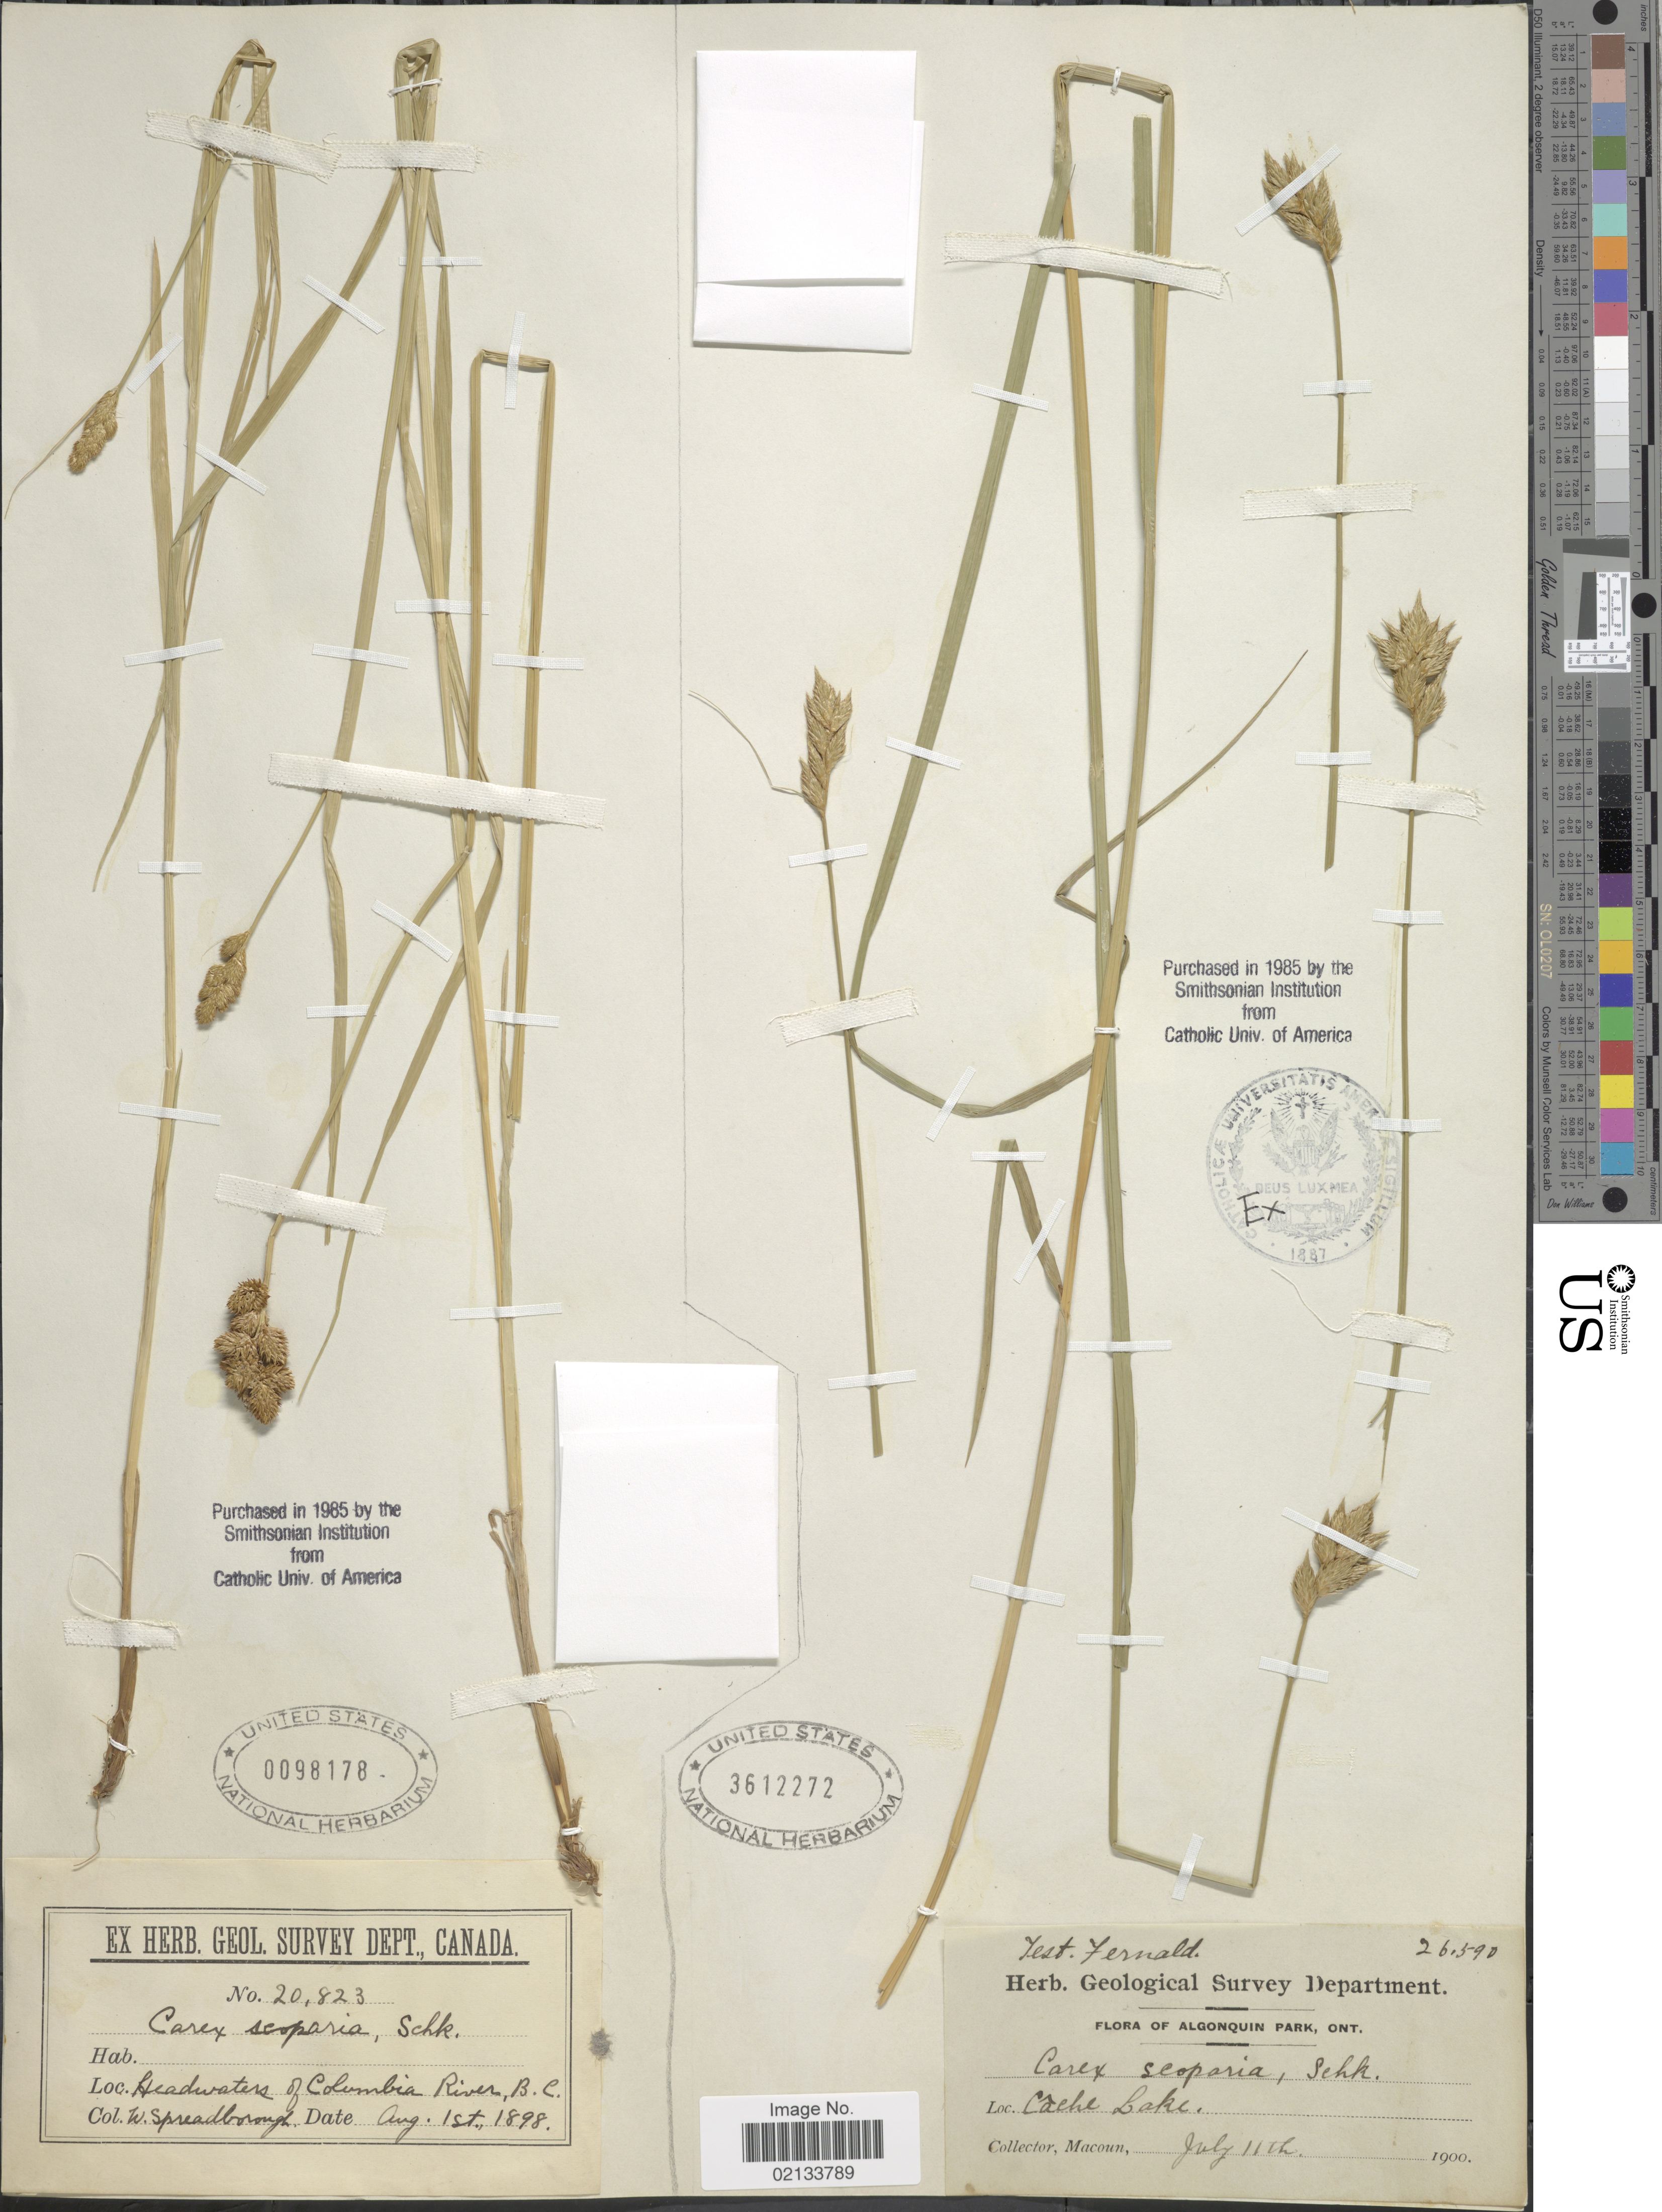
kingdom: Plantae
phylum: Tracheophyta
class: Liliopsida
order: Poales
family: Cyperaceae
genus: Carex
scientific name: Carex scoparia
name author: Schkuhr ex Willd.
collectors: W. Spreadborough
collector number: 20823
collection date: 1898-08-01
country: Canada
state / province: British Columbia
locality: Headwaters of Columbia River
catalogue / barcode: US 98178-2